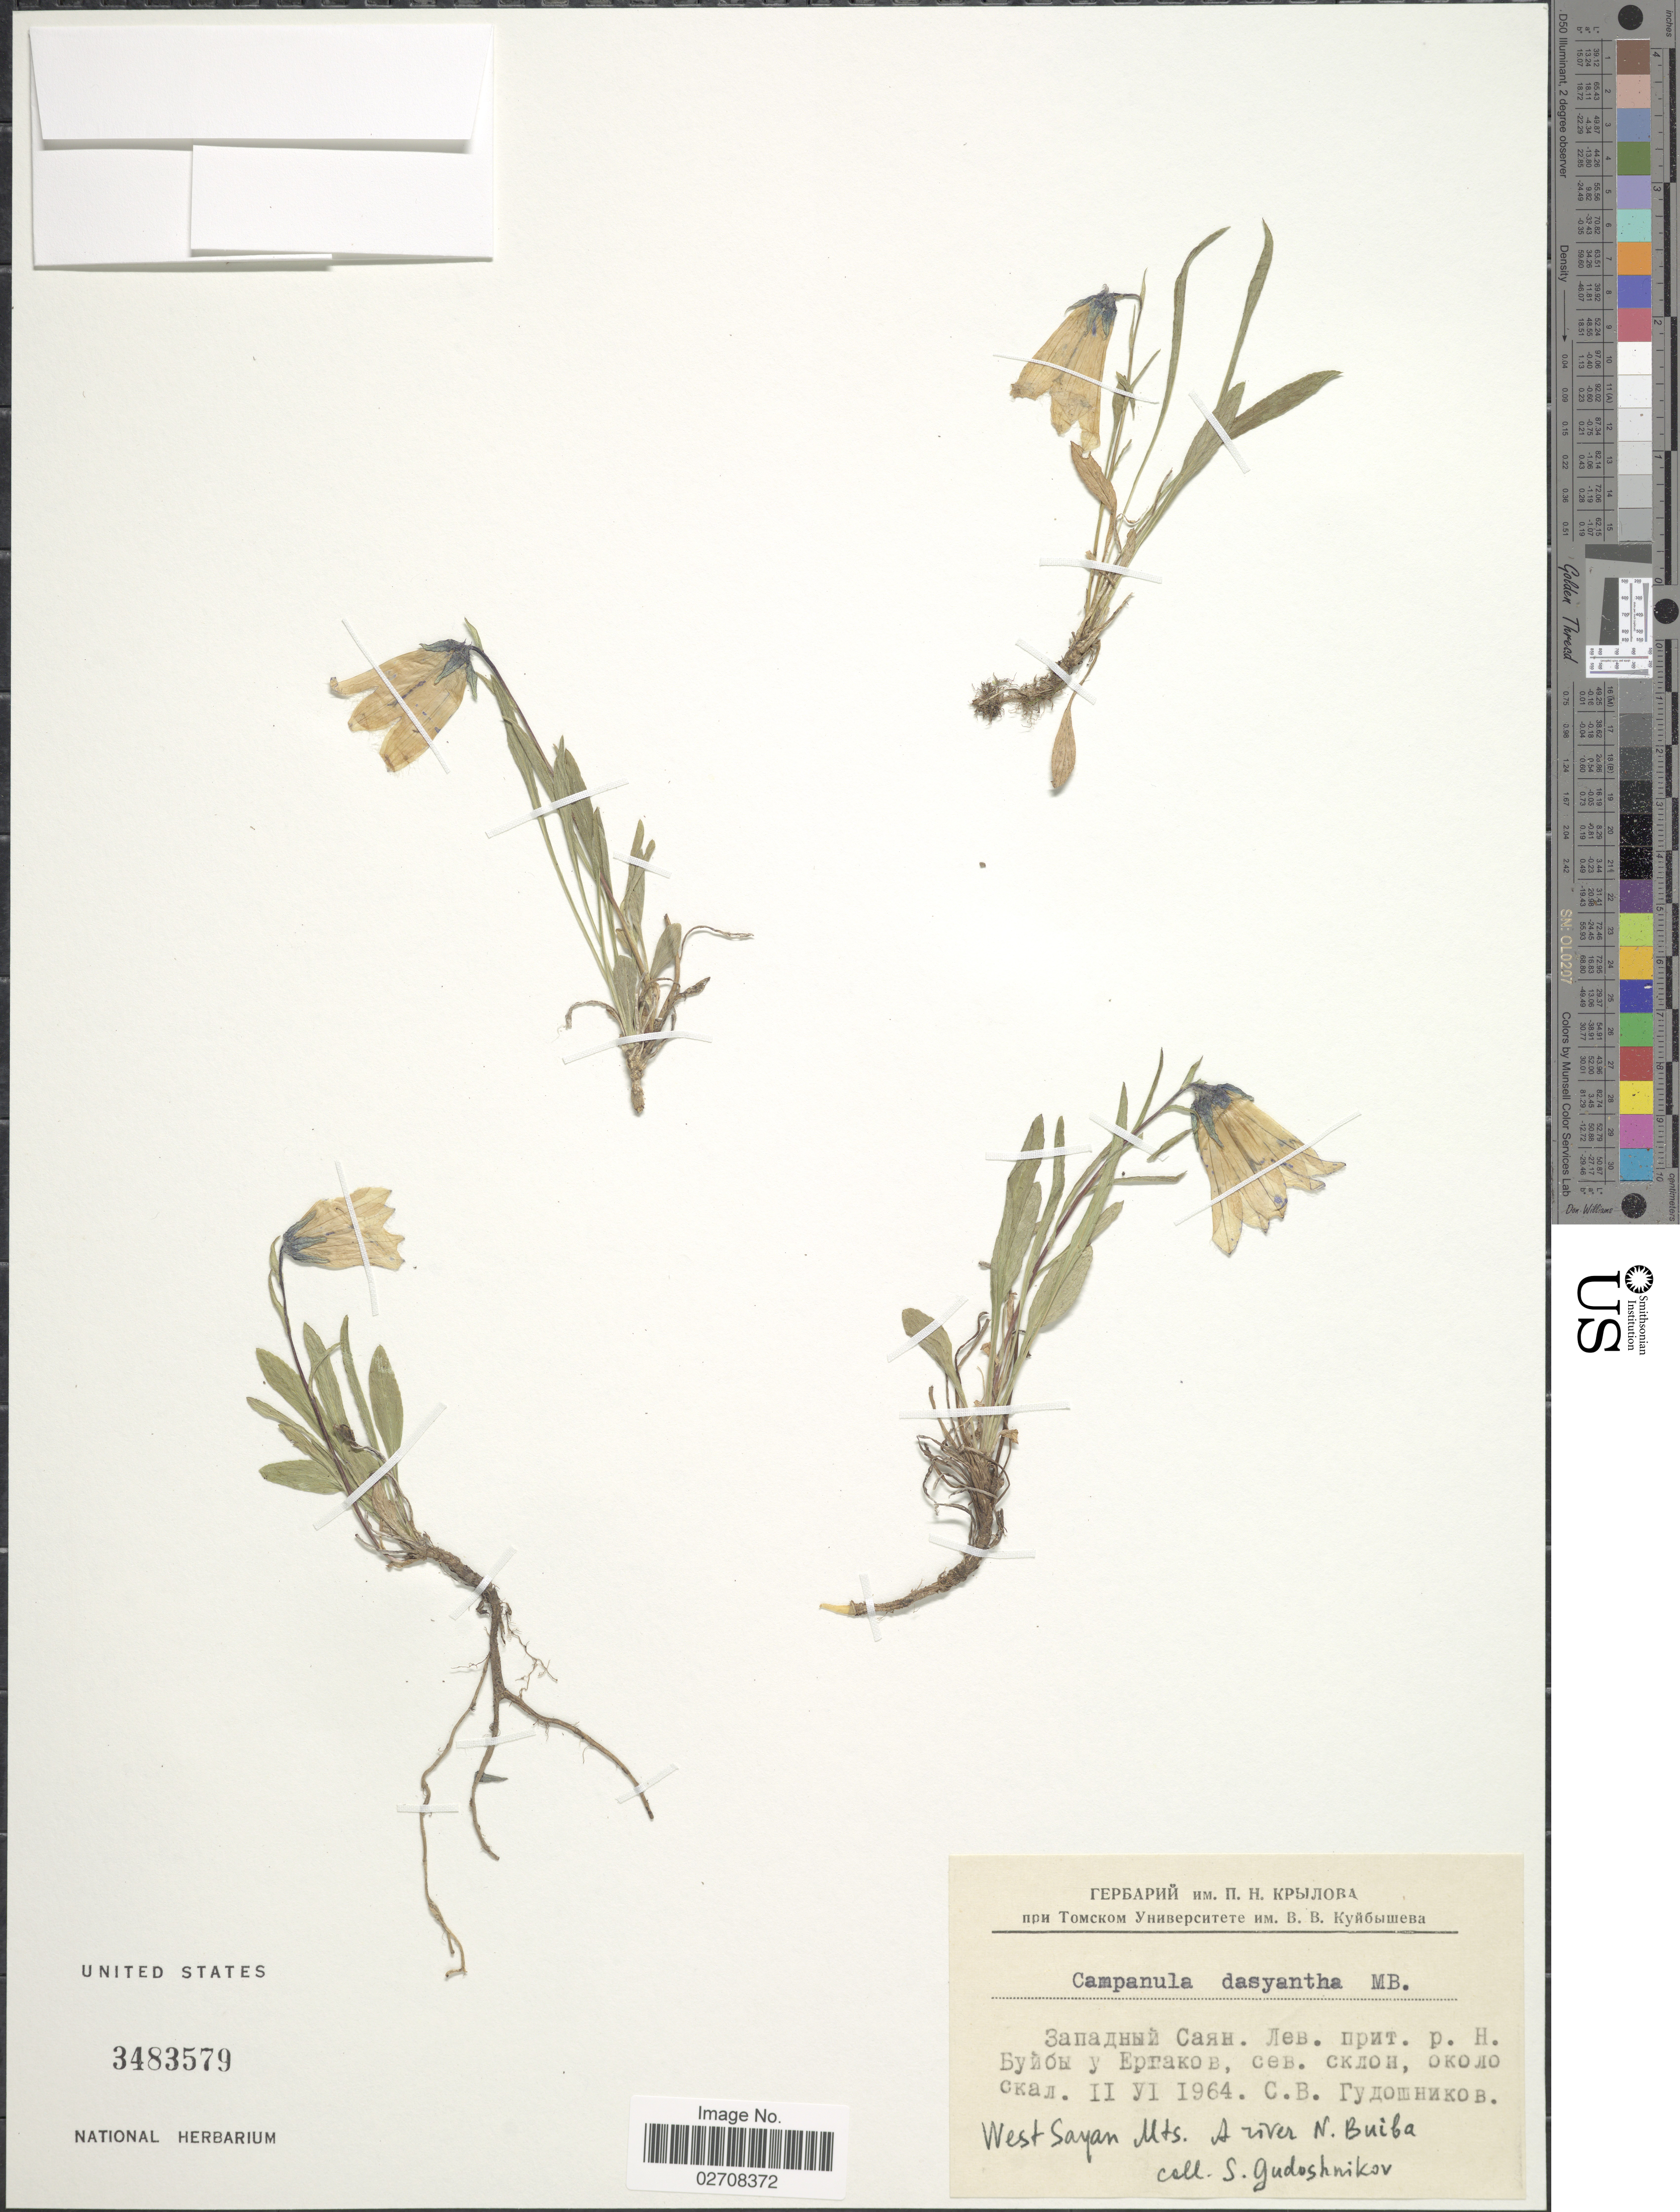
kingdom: Plantae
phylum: Tracheophyta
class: Magnoliopsida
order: Asterales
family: Campanulaceae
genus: Campanula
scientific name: Campanula dasyantha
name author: M. Bieb.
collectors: S. Gudoshnikov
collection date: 1964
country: Russian Federation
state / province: Krasnoyarsk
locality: West Sayan Mts. A river N. Buiba.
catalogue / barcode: US 3483579